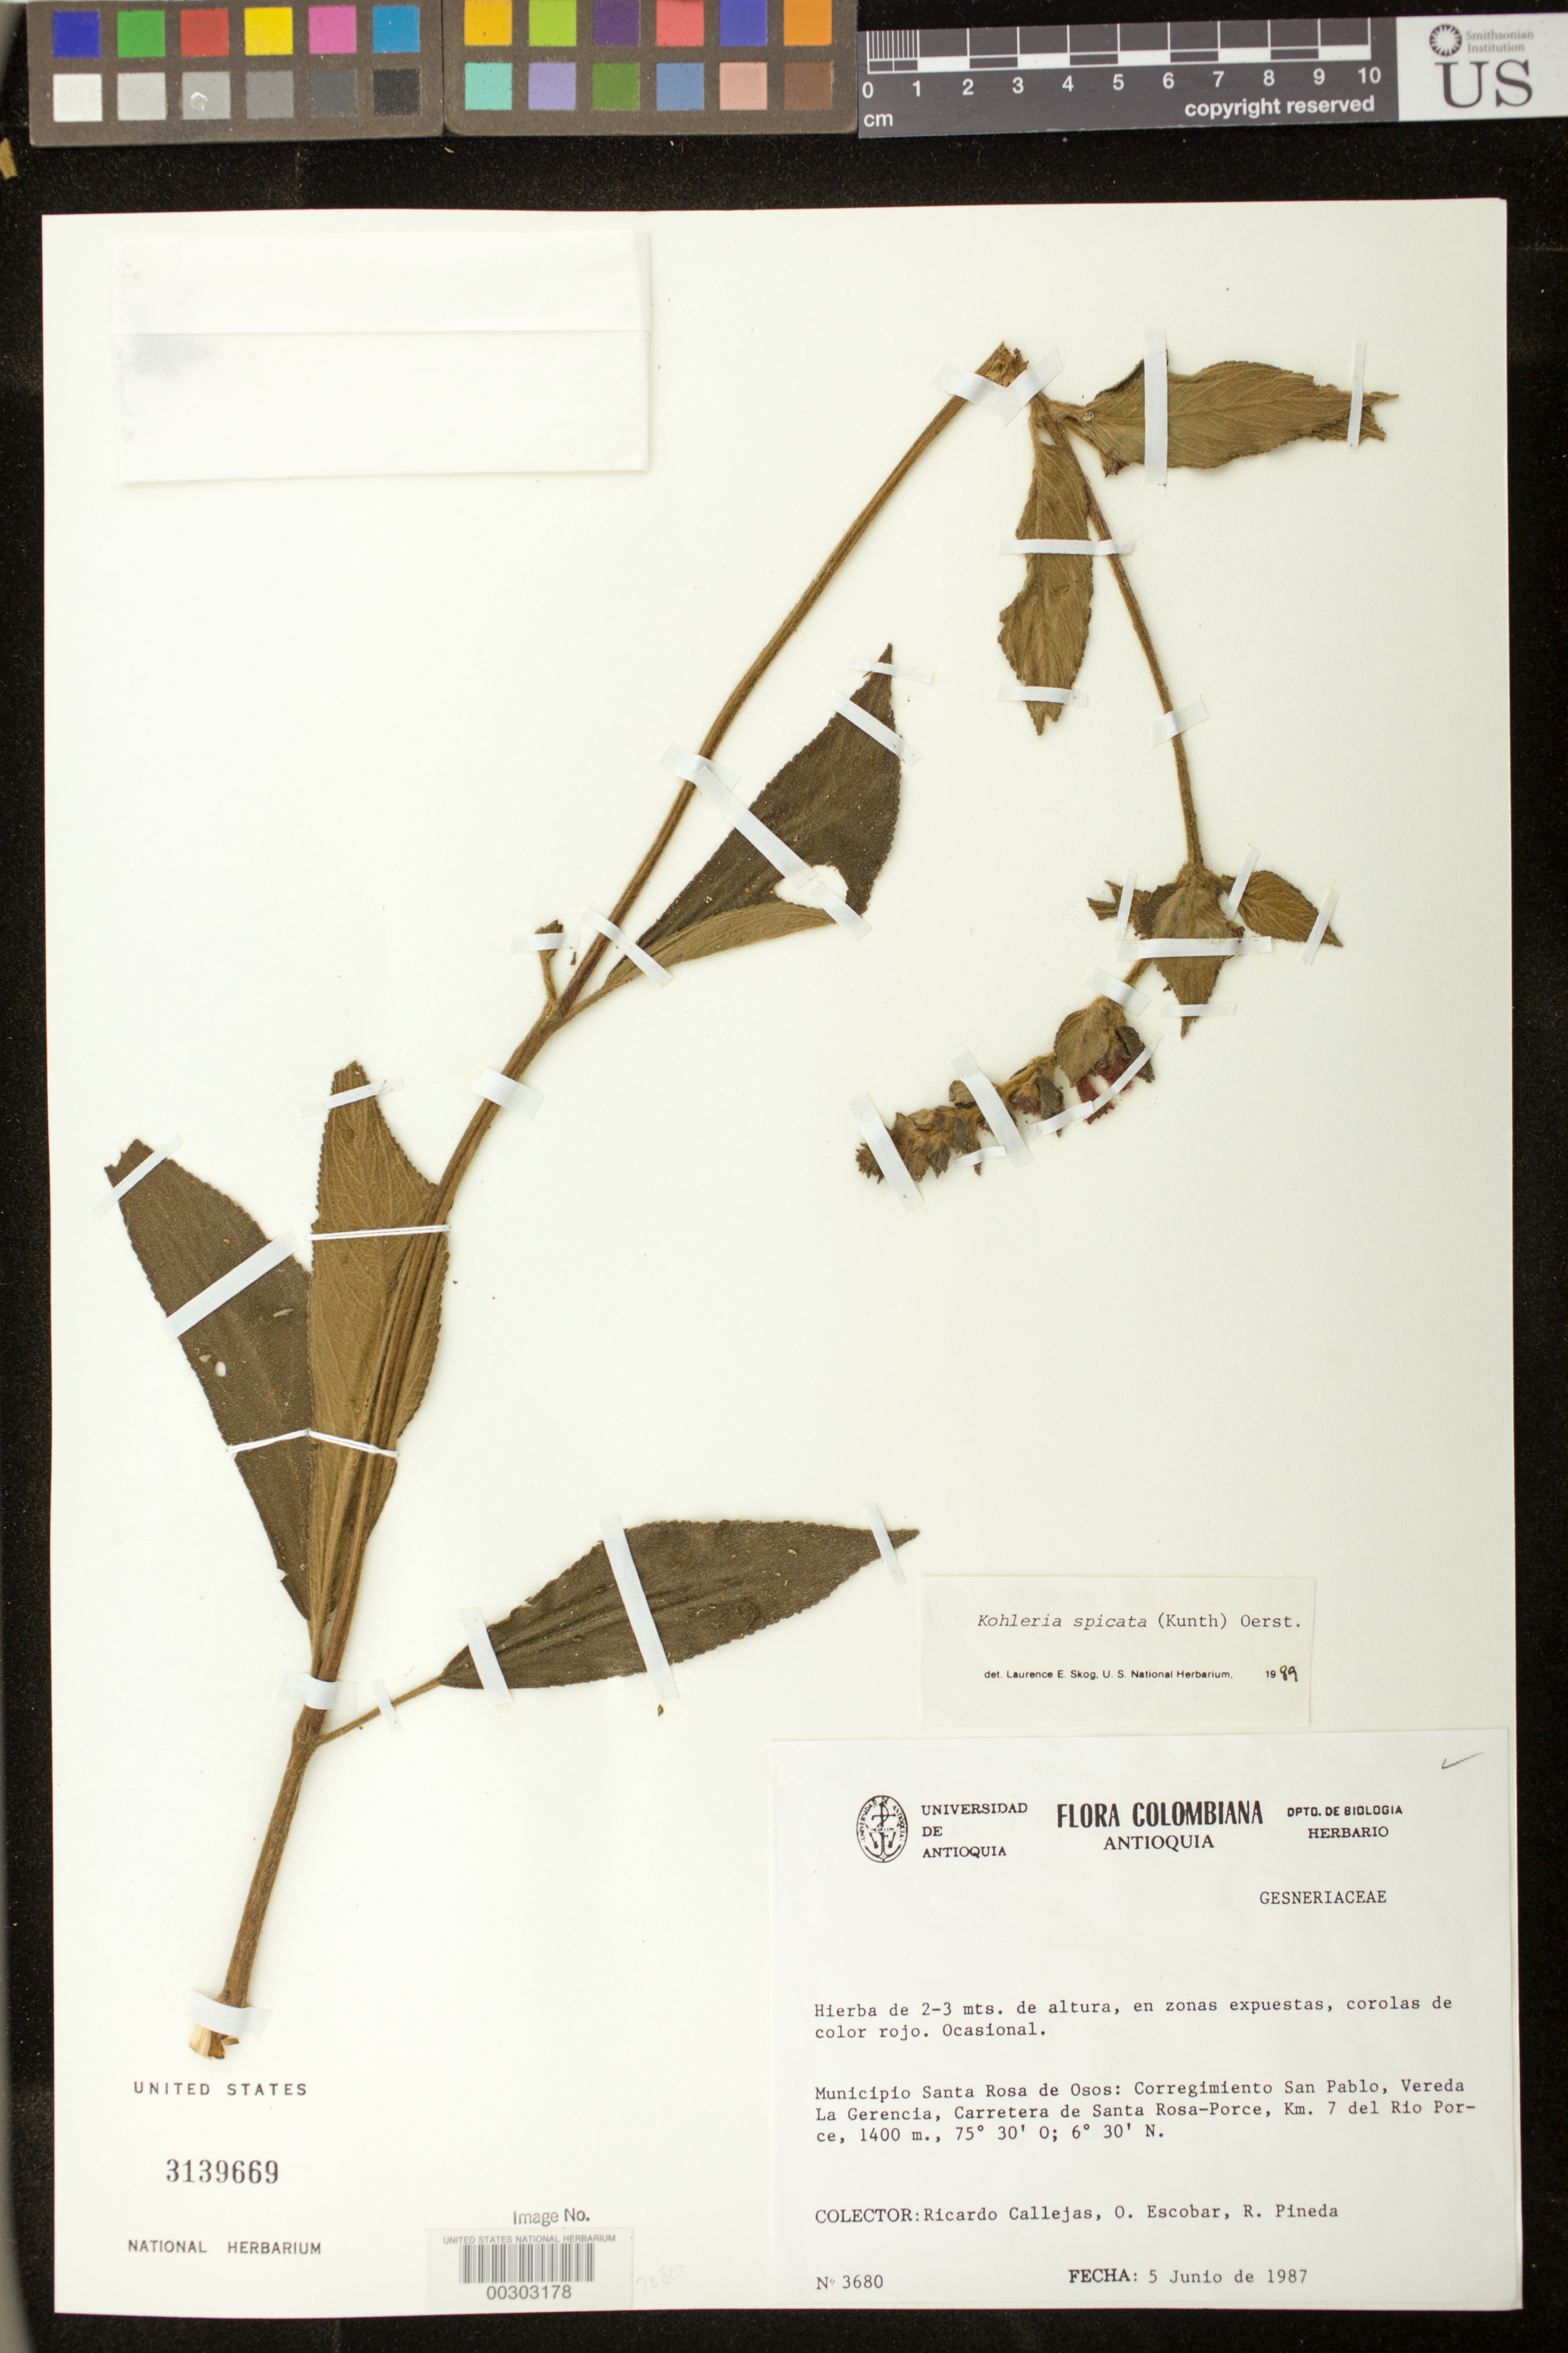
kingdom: Plantae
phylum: Tracheophyta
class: Magnoliopsida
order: Lamiales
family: Gesneriaceae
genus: Kohleria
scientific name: Kohleria spicata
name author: (Kunth) Oerst.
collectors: R. Callejas, O. D. Escobar & R. Pineda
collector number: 3680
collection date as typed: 05 Jun 1987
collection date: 1987-06-05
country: Colombia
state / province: Antioquia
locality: Mpio. Santa Rosa de Osos, corregimiento San Pablo, vereda La Gerencia, Santa Rosa-Porce highway, km7 del Rio Porce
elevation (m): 1400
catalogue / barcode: US 3139669